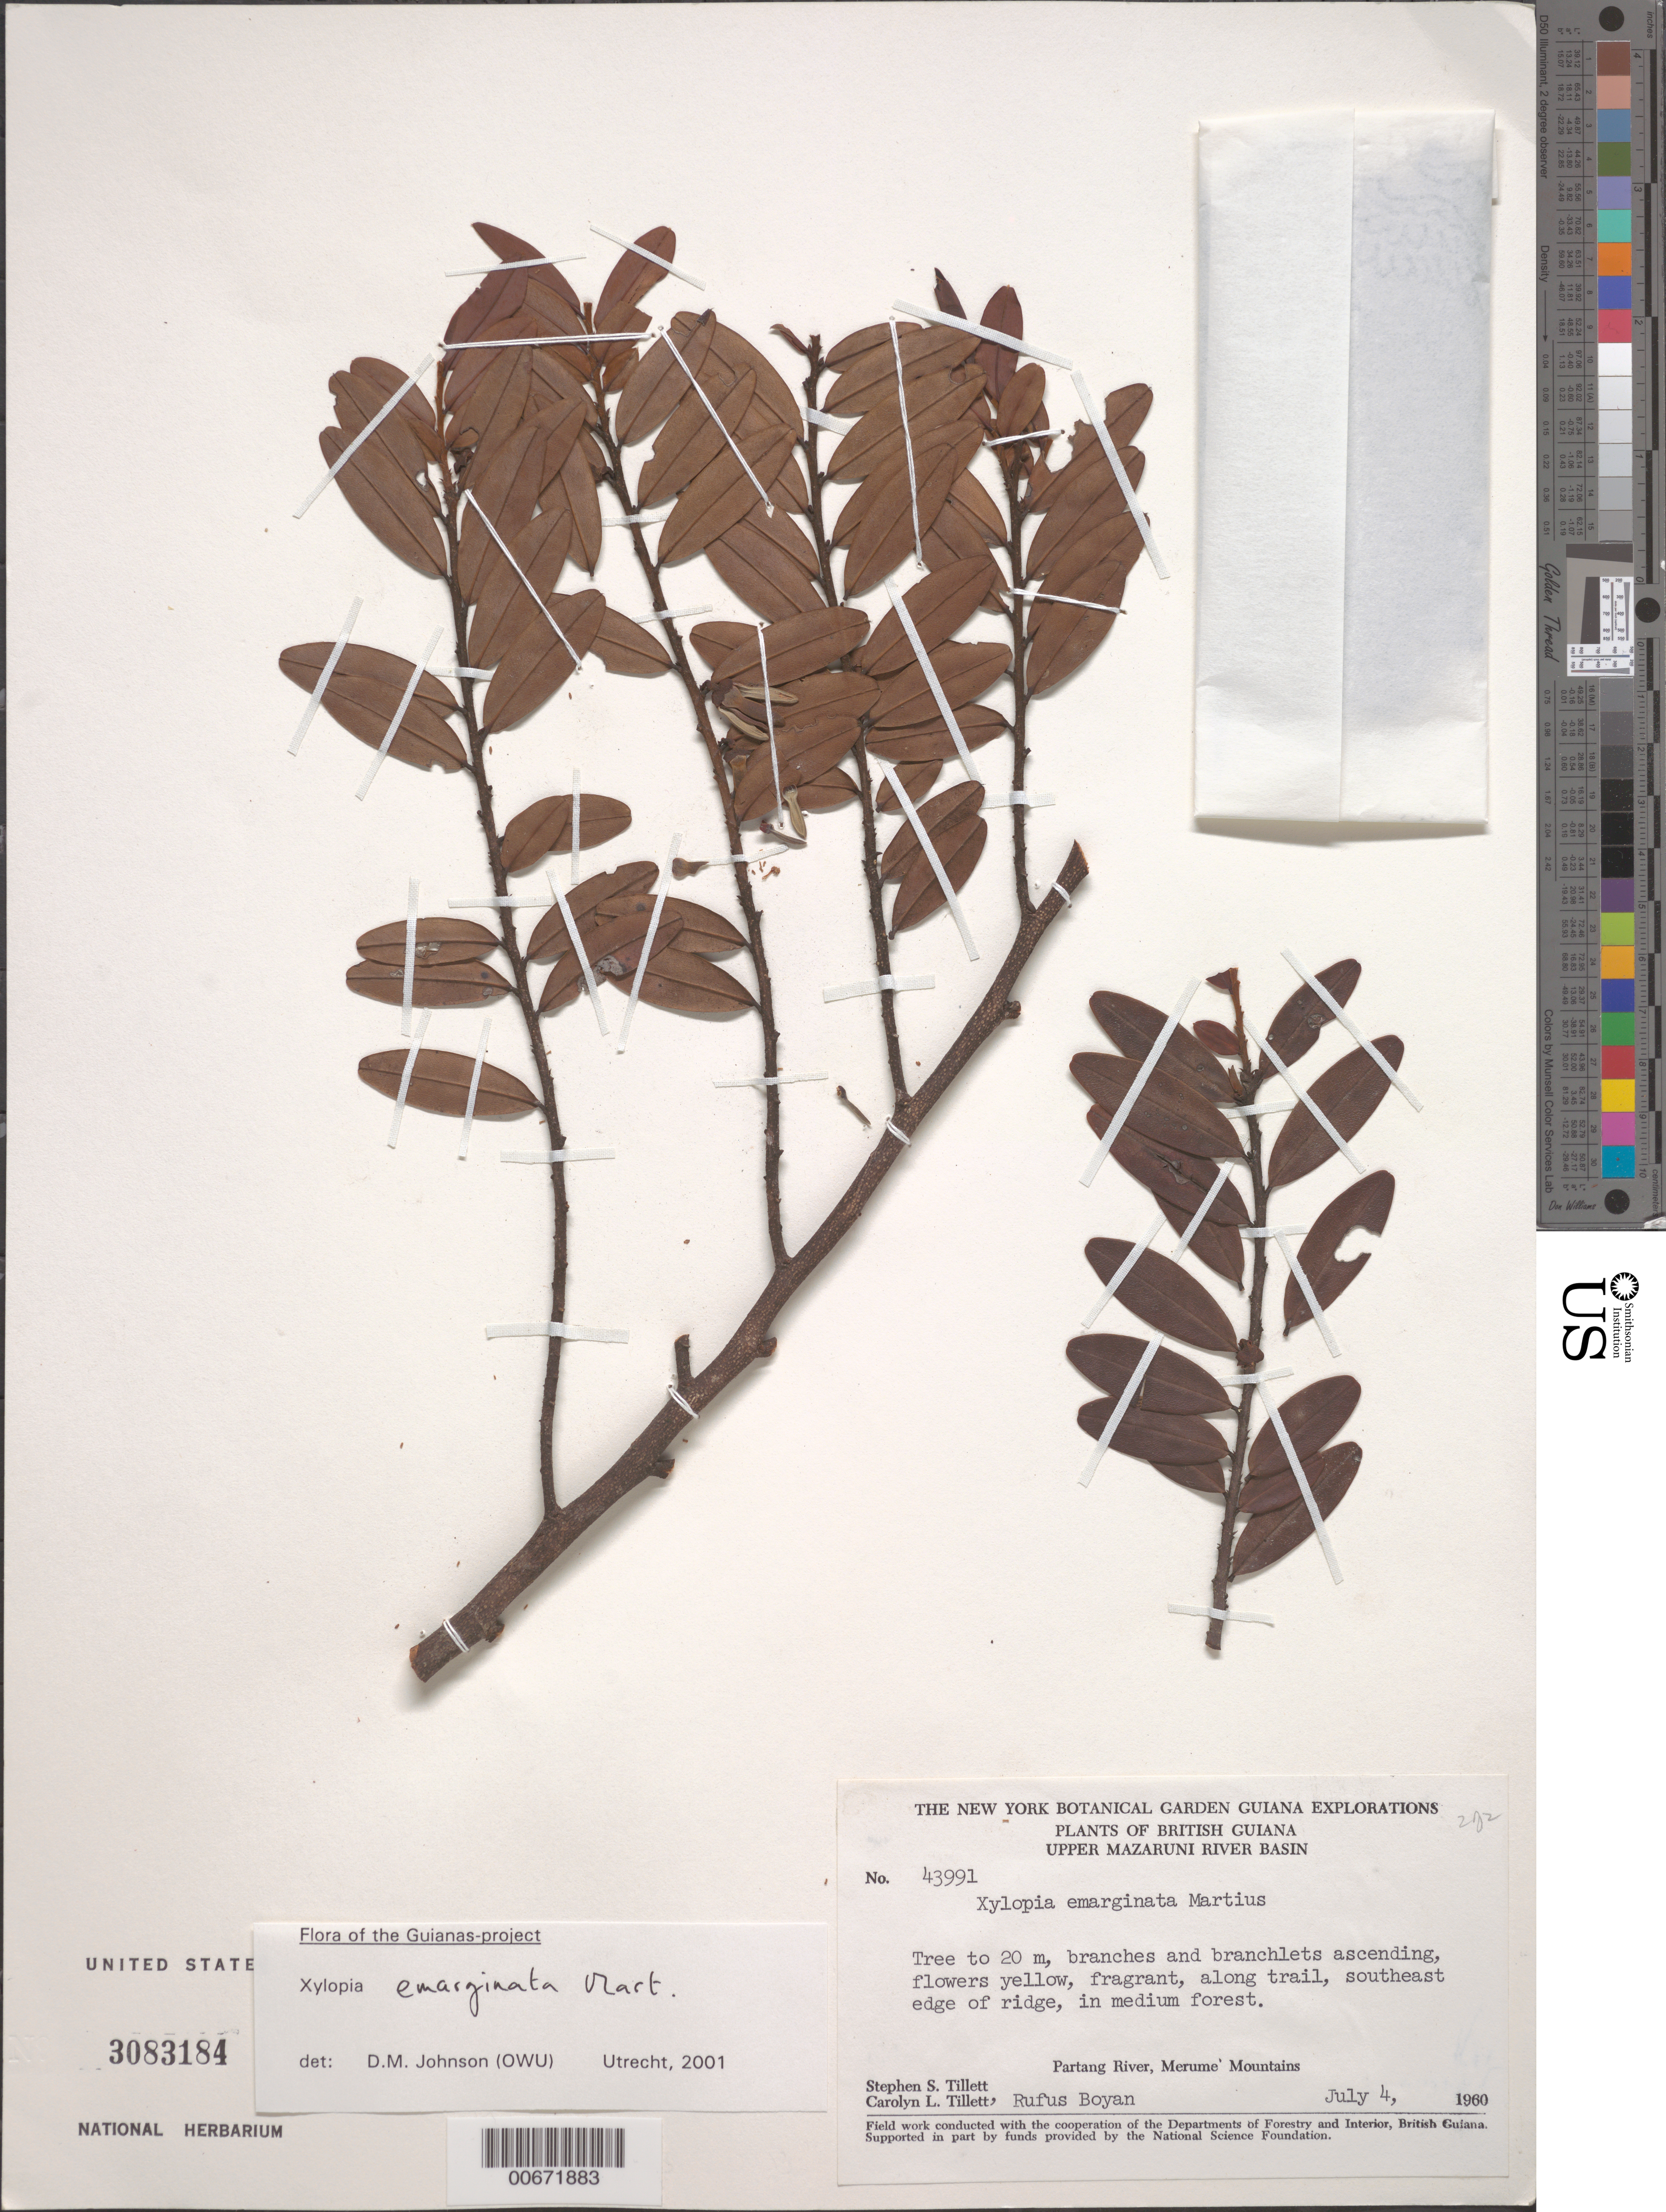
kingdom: Plantae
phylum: Tracheophyta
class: Magnoliopsida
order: Magnoliales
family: Annonaceae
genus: Xylopia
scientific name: Xylopia emarginata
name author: Mart.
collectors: S. S. Tillett, C. L. Tillett & R. Boyan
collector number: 43991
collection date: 1960-07-04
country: Guyana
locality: British Guiana. Upper Mazaruni River Basin. Along trail, southeast edge of ridge. Partang River, Merume' Mountains.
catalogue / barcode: US 3083184